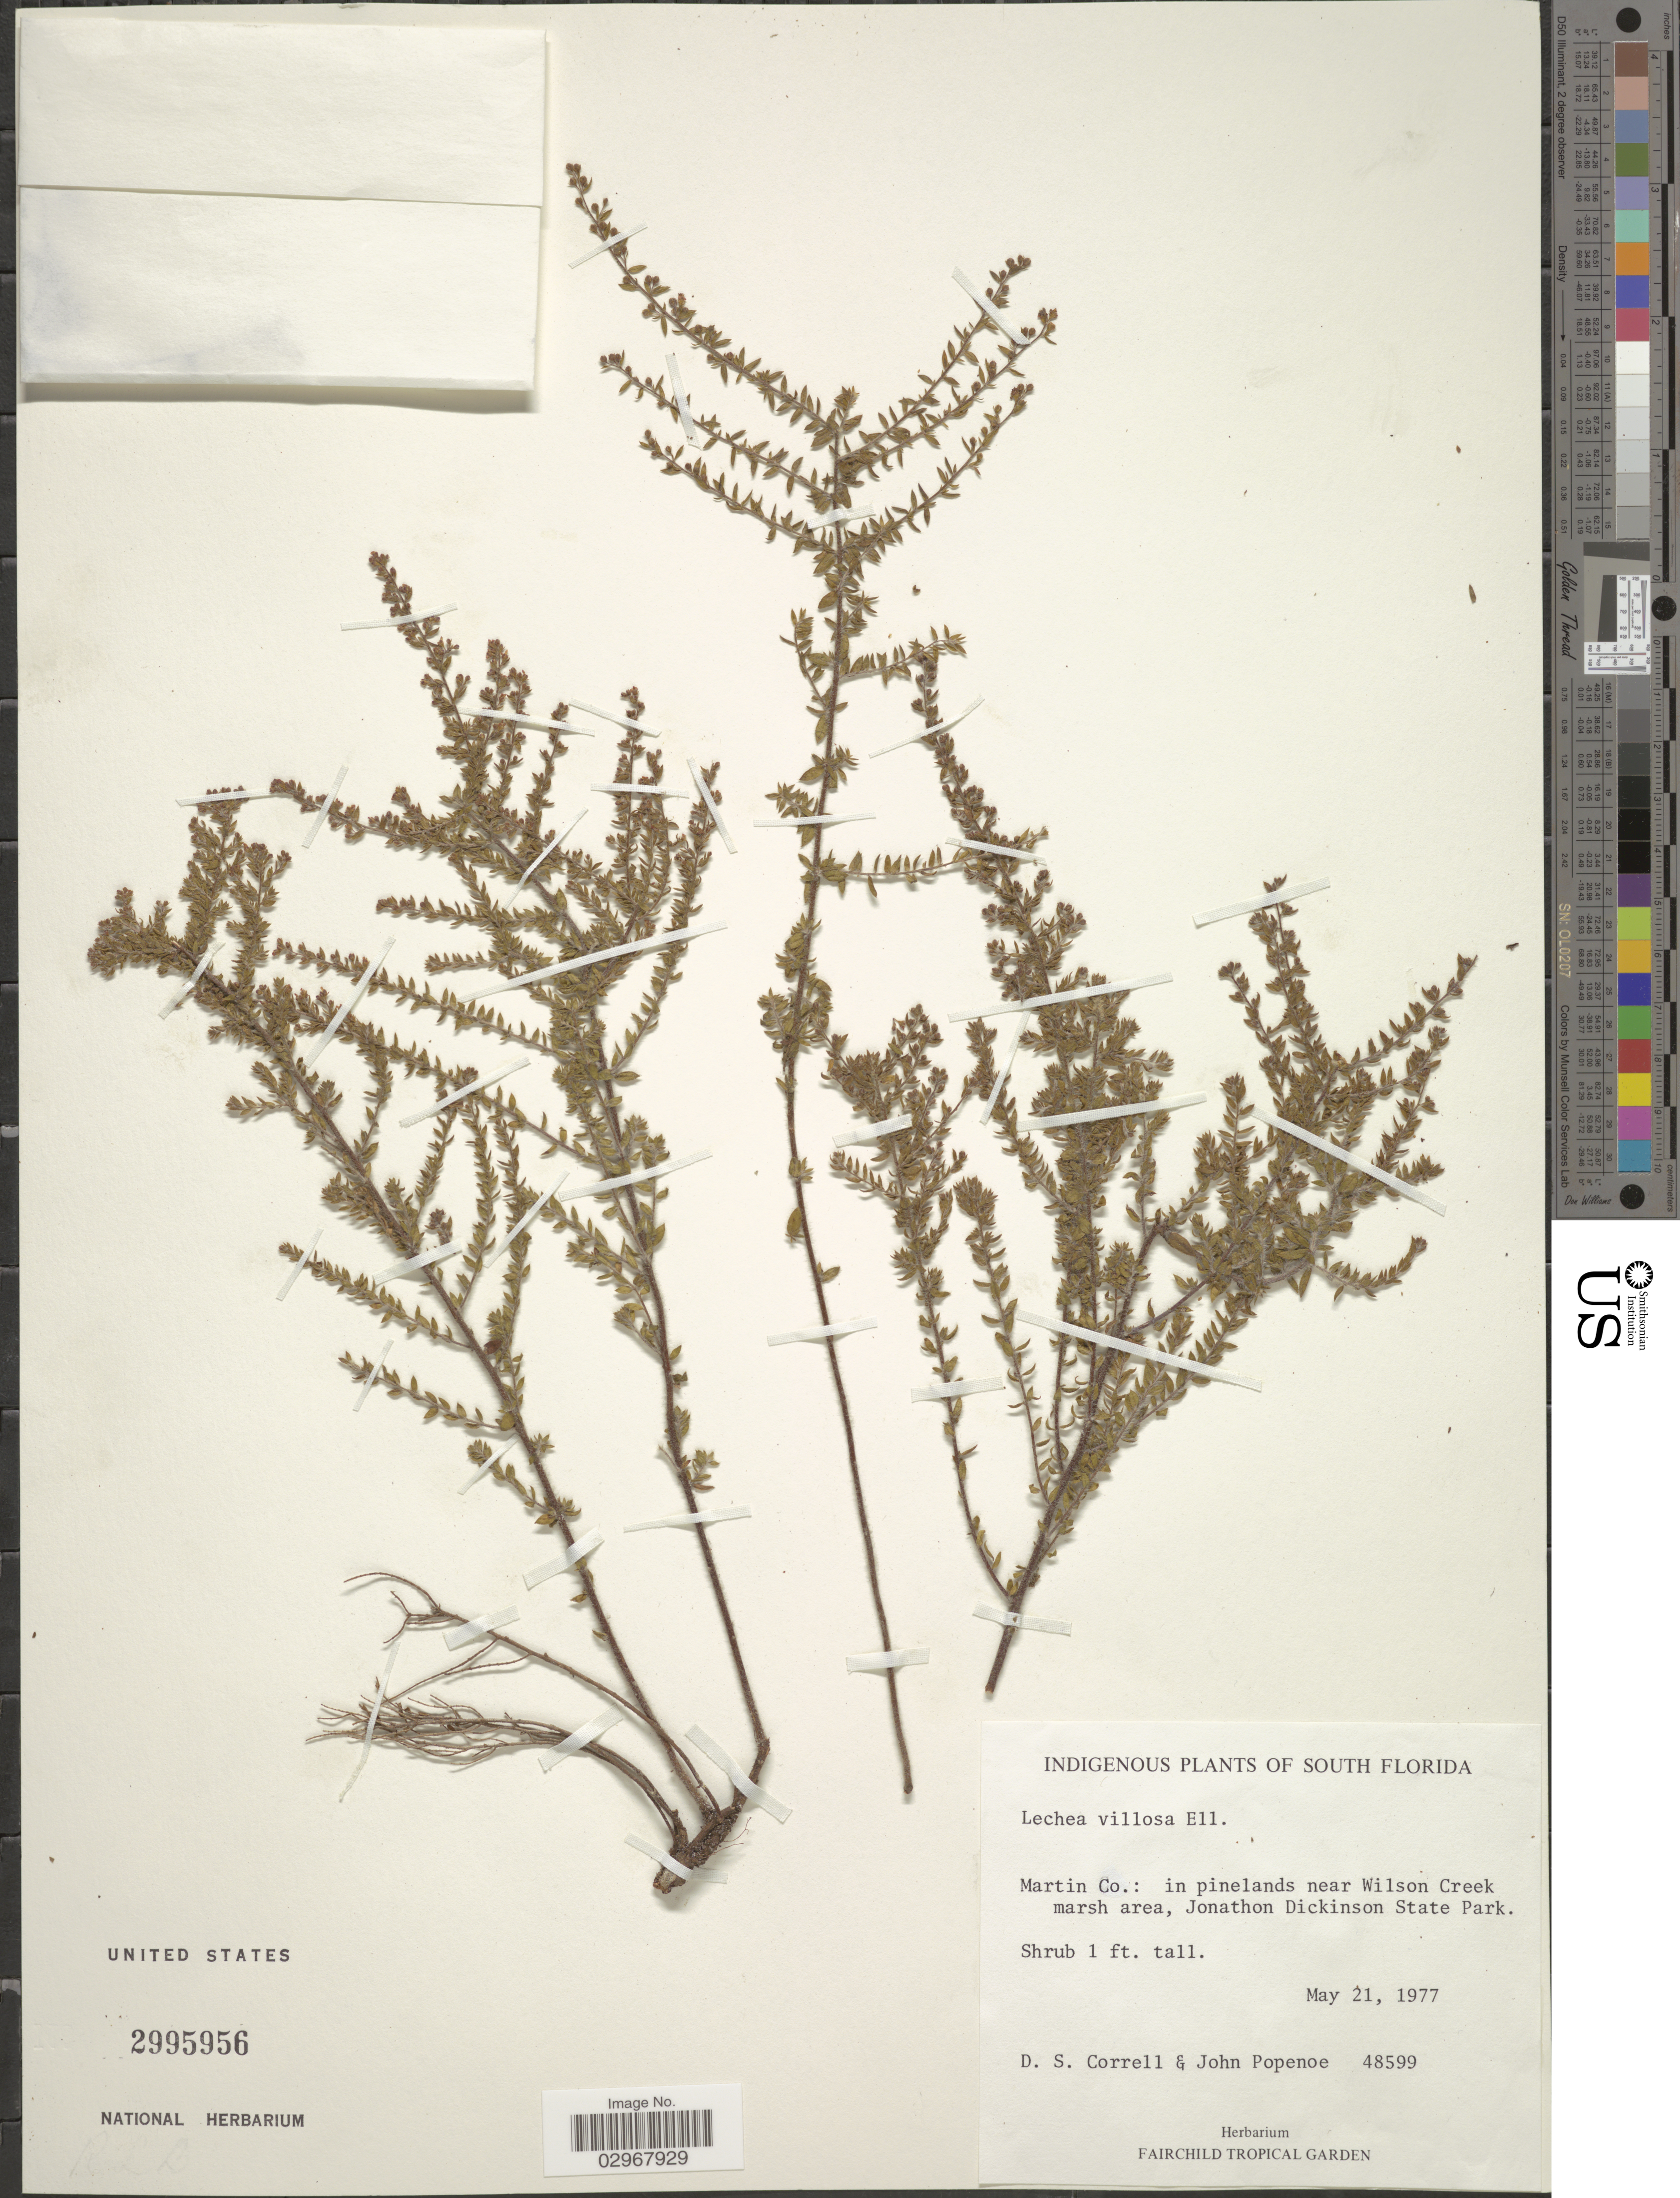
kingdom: Plantae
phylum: Tracheophyta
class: Magnoliopsida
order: Malvales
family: Cistaceae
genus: Lechea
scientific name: Lechea mucronata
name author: Raf.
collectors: D. S. Correll & J. Popenoe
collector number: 48599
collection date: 1977-05-21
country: United States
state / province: Florida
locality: South Florida. Martin Co.: in pinelands near Wilson Creek marsh area, Jonathon Dickinson State Park.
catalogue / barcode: US 2995956